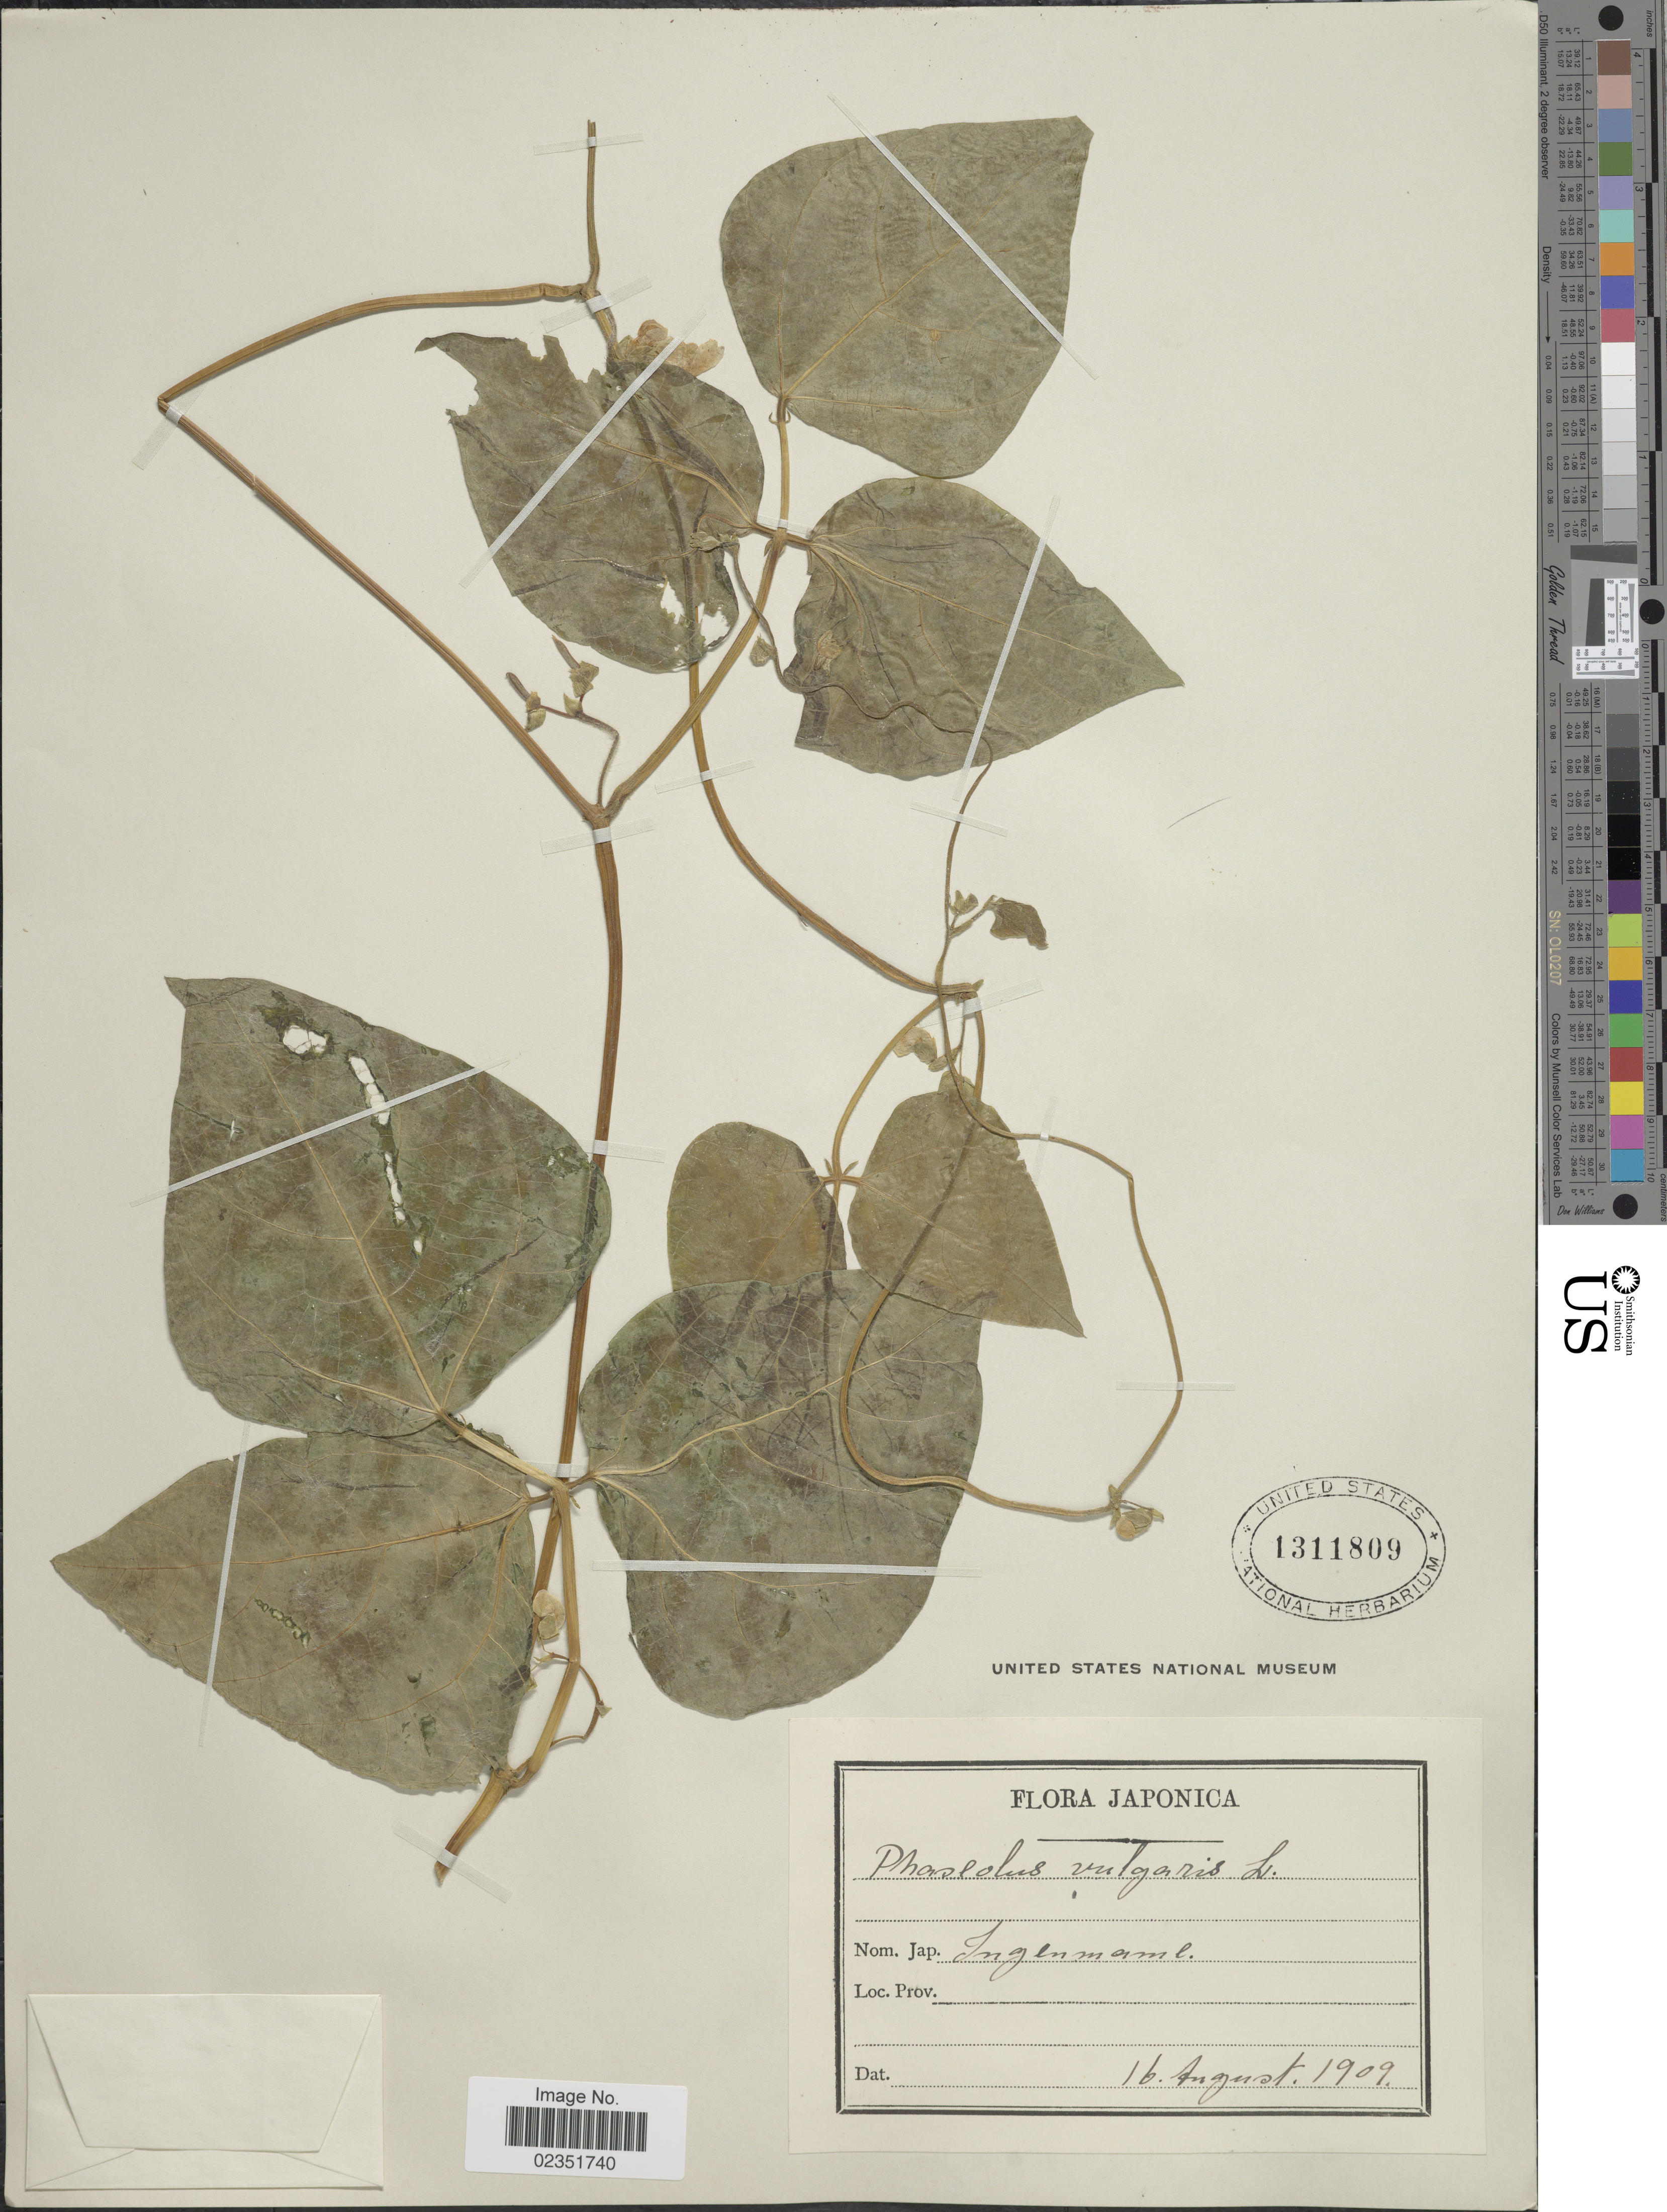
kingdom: Plantae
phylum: Tracheophyta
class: Magnoliopsida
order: Fabales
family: Fabaceae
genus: Phaseolus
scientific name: Phaseolus vulgaris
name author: L.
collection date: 1909-08-16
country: Japan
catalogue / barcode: US 1311809